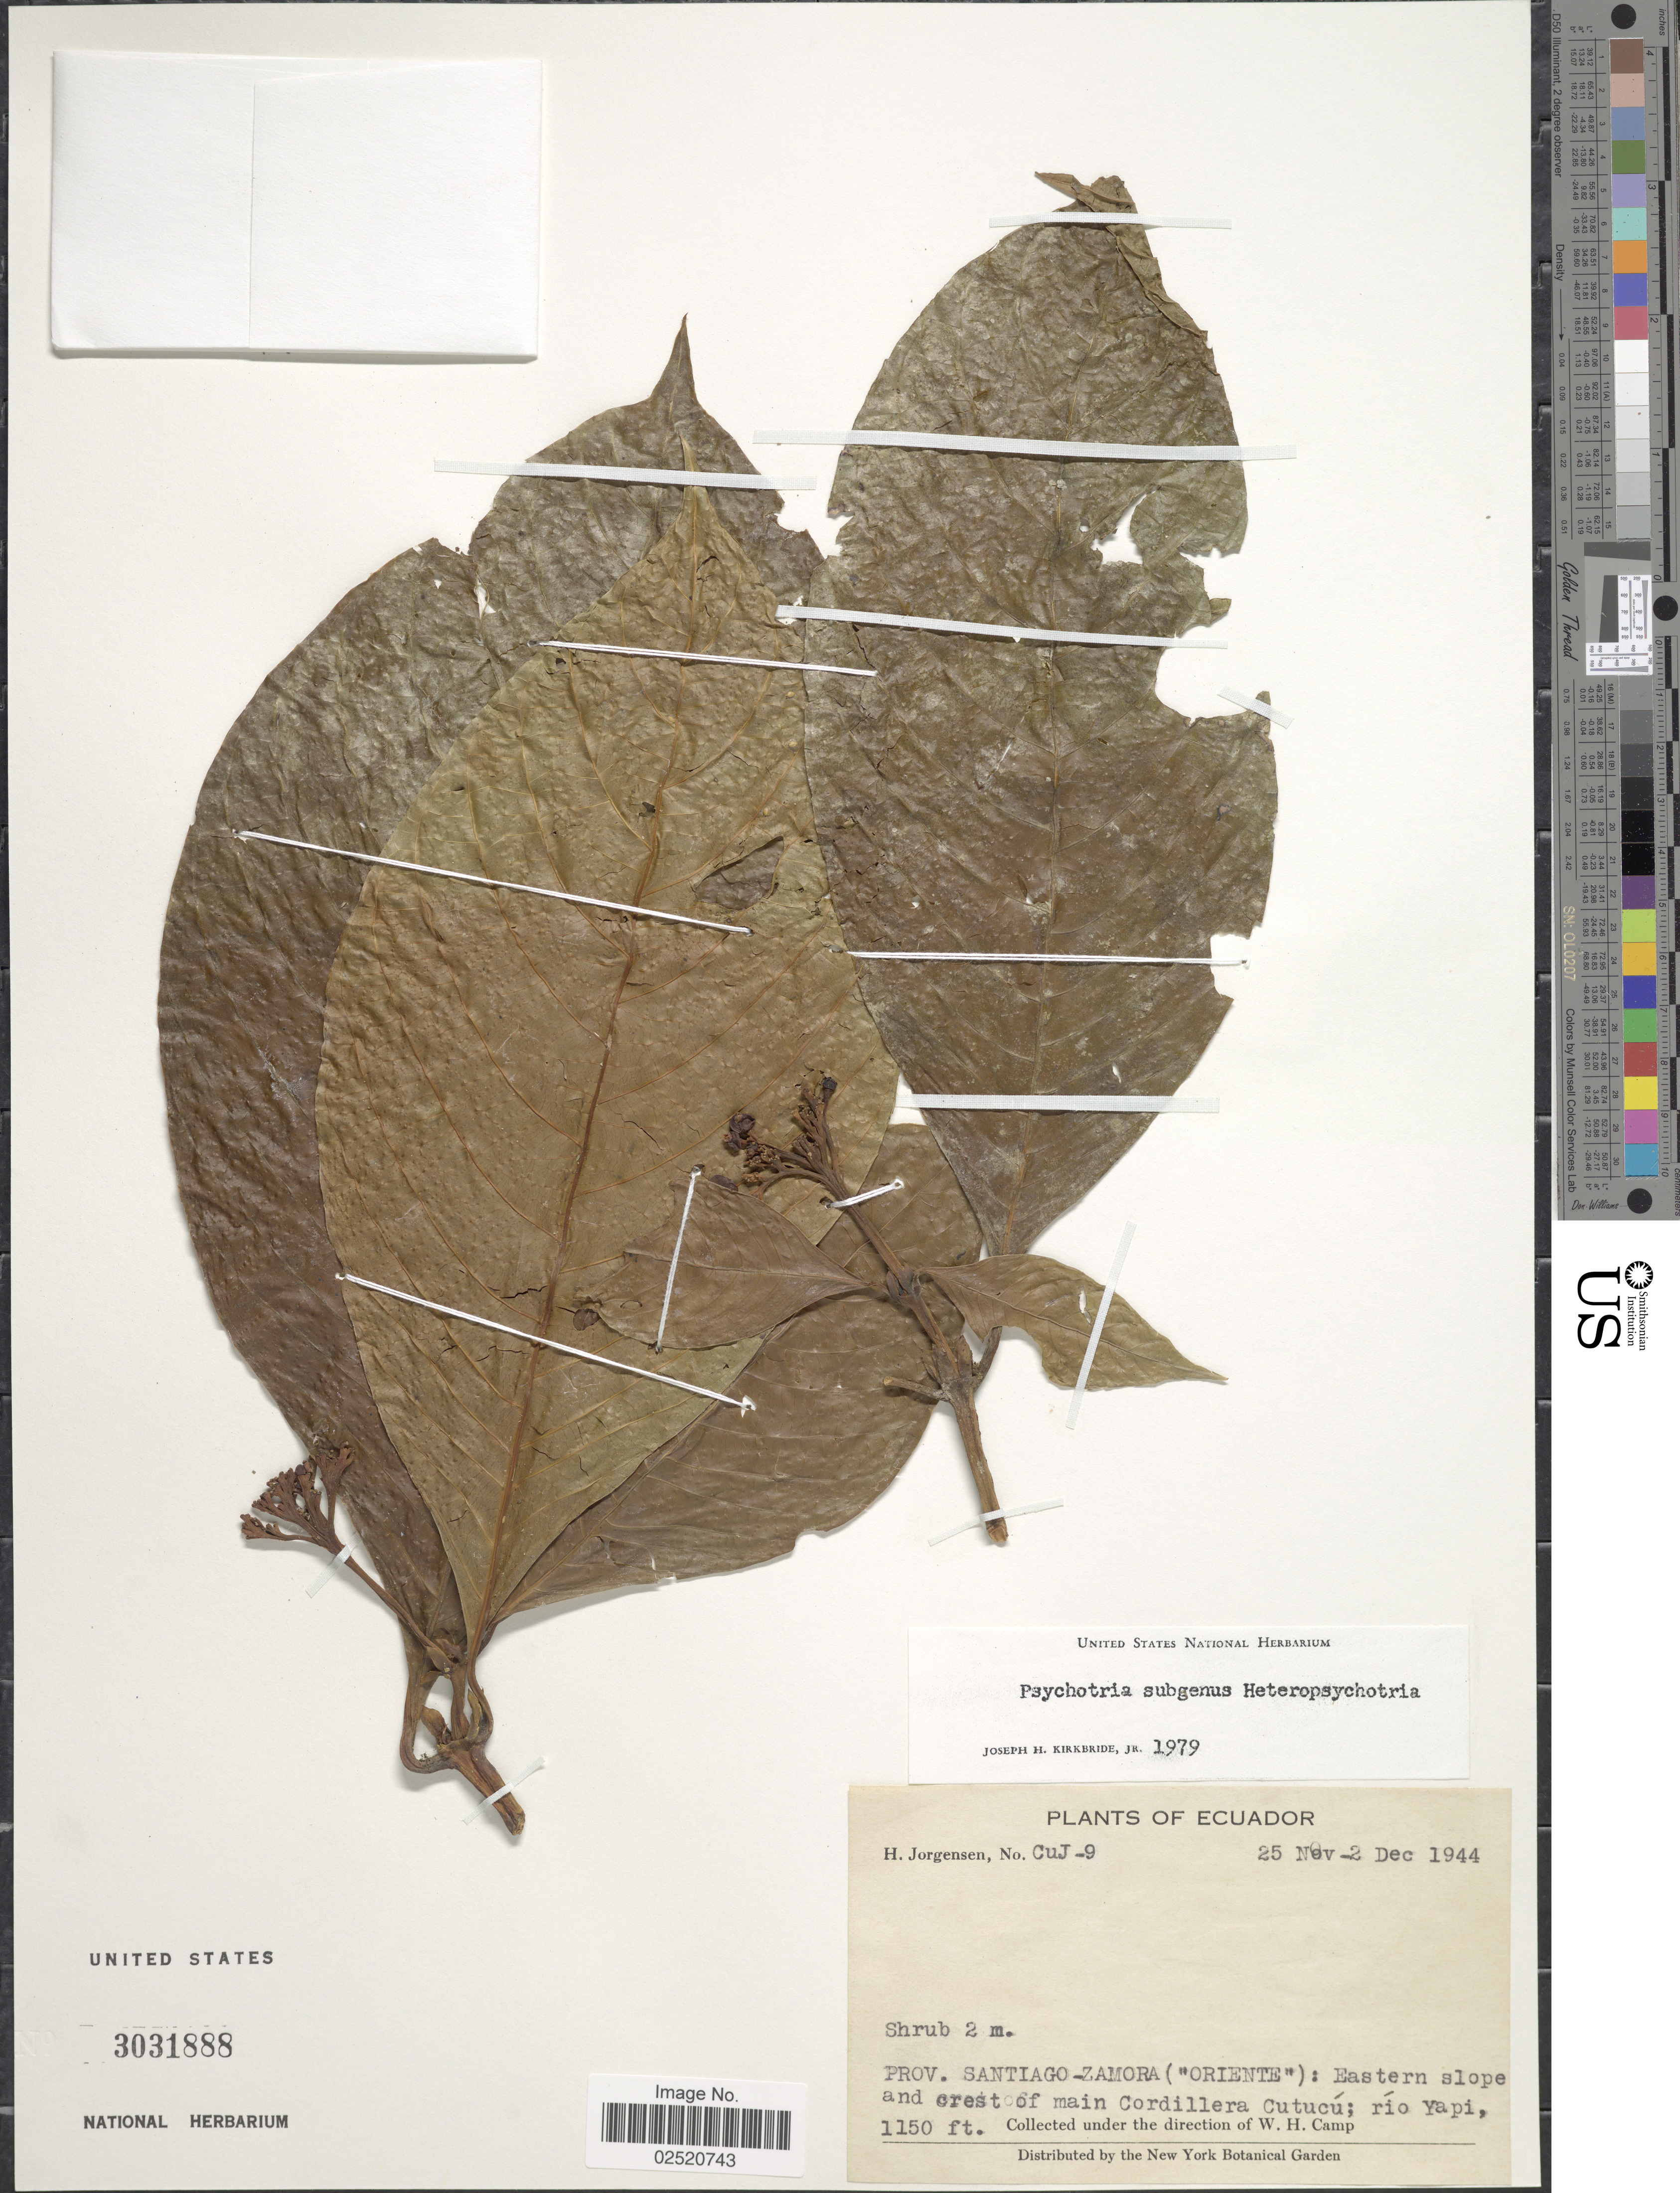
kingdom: Plantae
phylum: Tracheophyta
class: Magnoliopsida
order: Gentianales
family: Rubiaceae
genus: Psychotria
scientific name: Psychotria sp.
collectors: H. Jørgensen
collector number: CuJ -9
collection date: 1944-11-25/1944-12-02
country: Ecuador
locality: Prov. Santiago-Zamora ("Oriente"): Eastern slope and crest of main Cordillera Cutucú; río Yapi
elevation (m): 351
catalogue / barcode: US 3031888